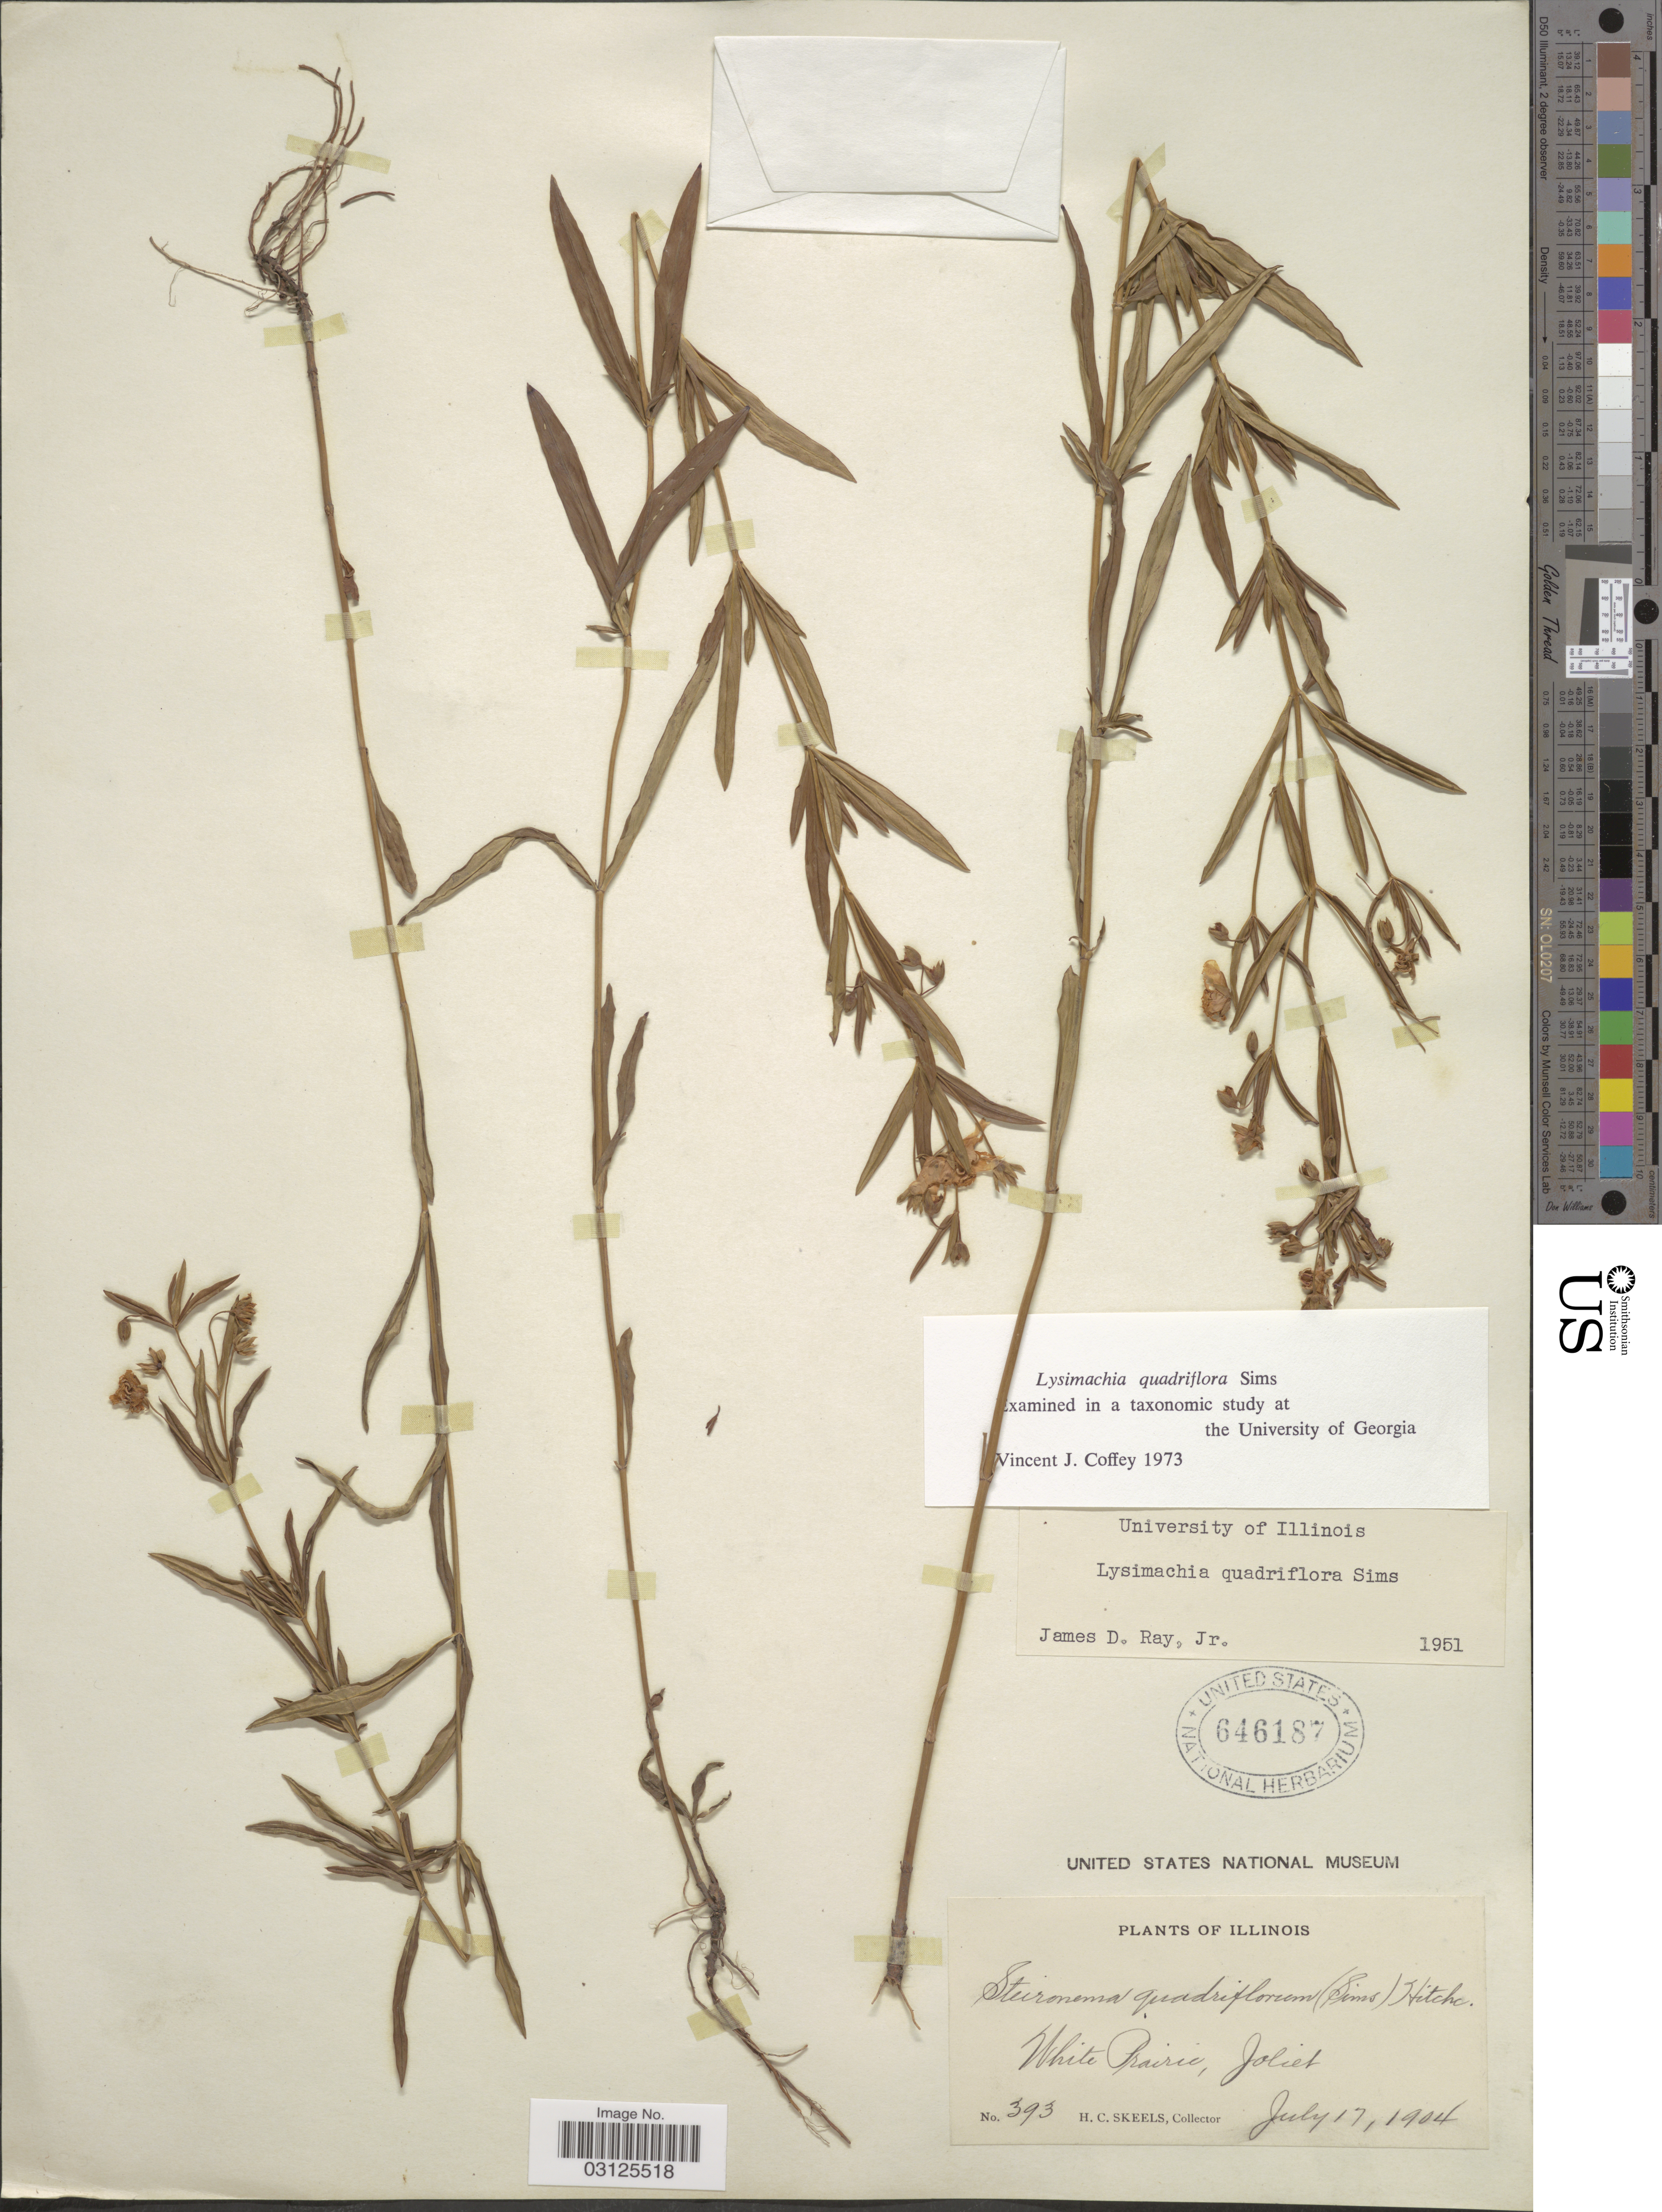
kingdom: Plantae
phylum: Tracheophyta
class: Magnoliopsida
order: Ericales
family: Primulaceae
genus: Lysimachia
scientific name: Lysimachia quadriflora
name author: Sims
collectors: H. Skeels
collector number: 393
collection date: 1904-07-17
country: United States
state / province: Illinois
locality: White Prairie, Joliet.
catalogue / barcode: US 646187